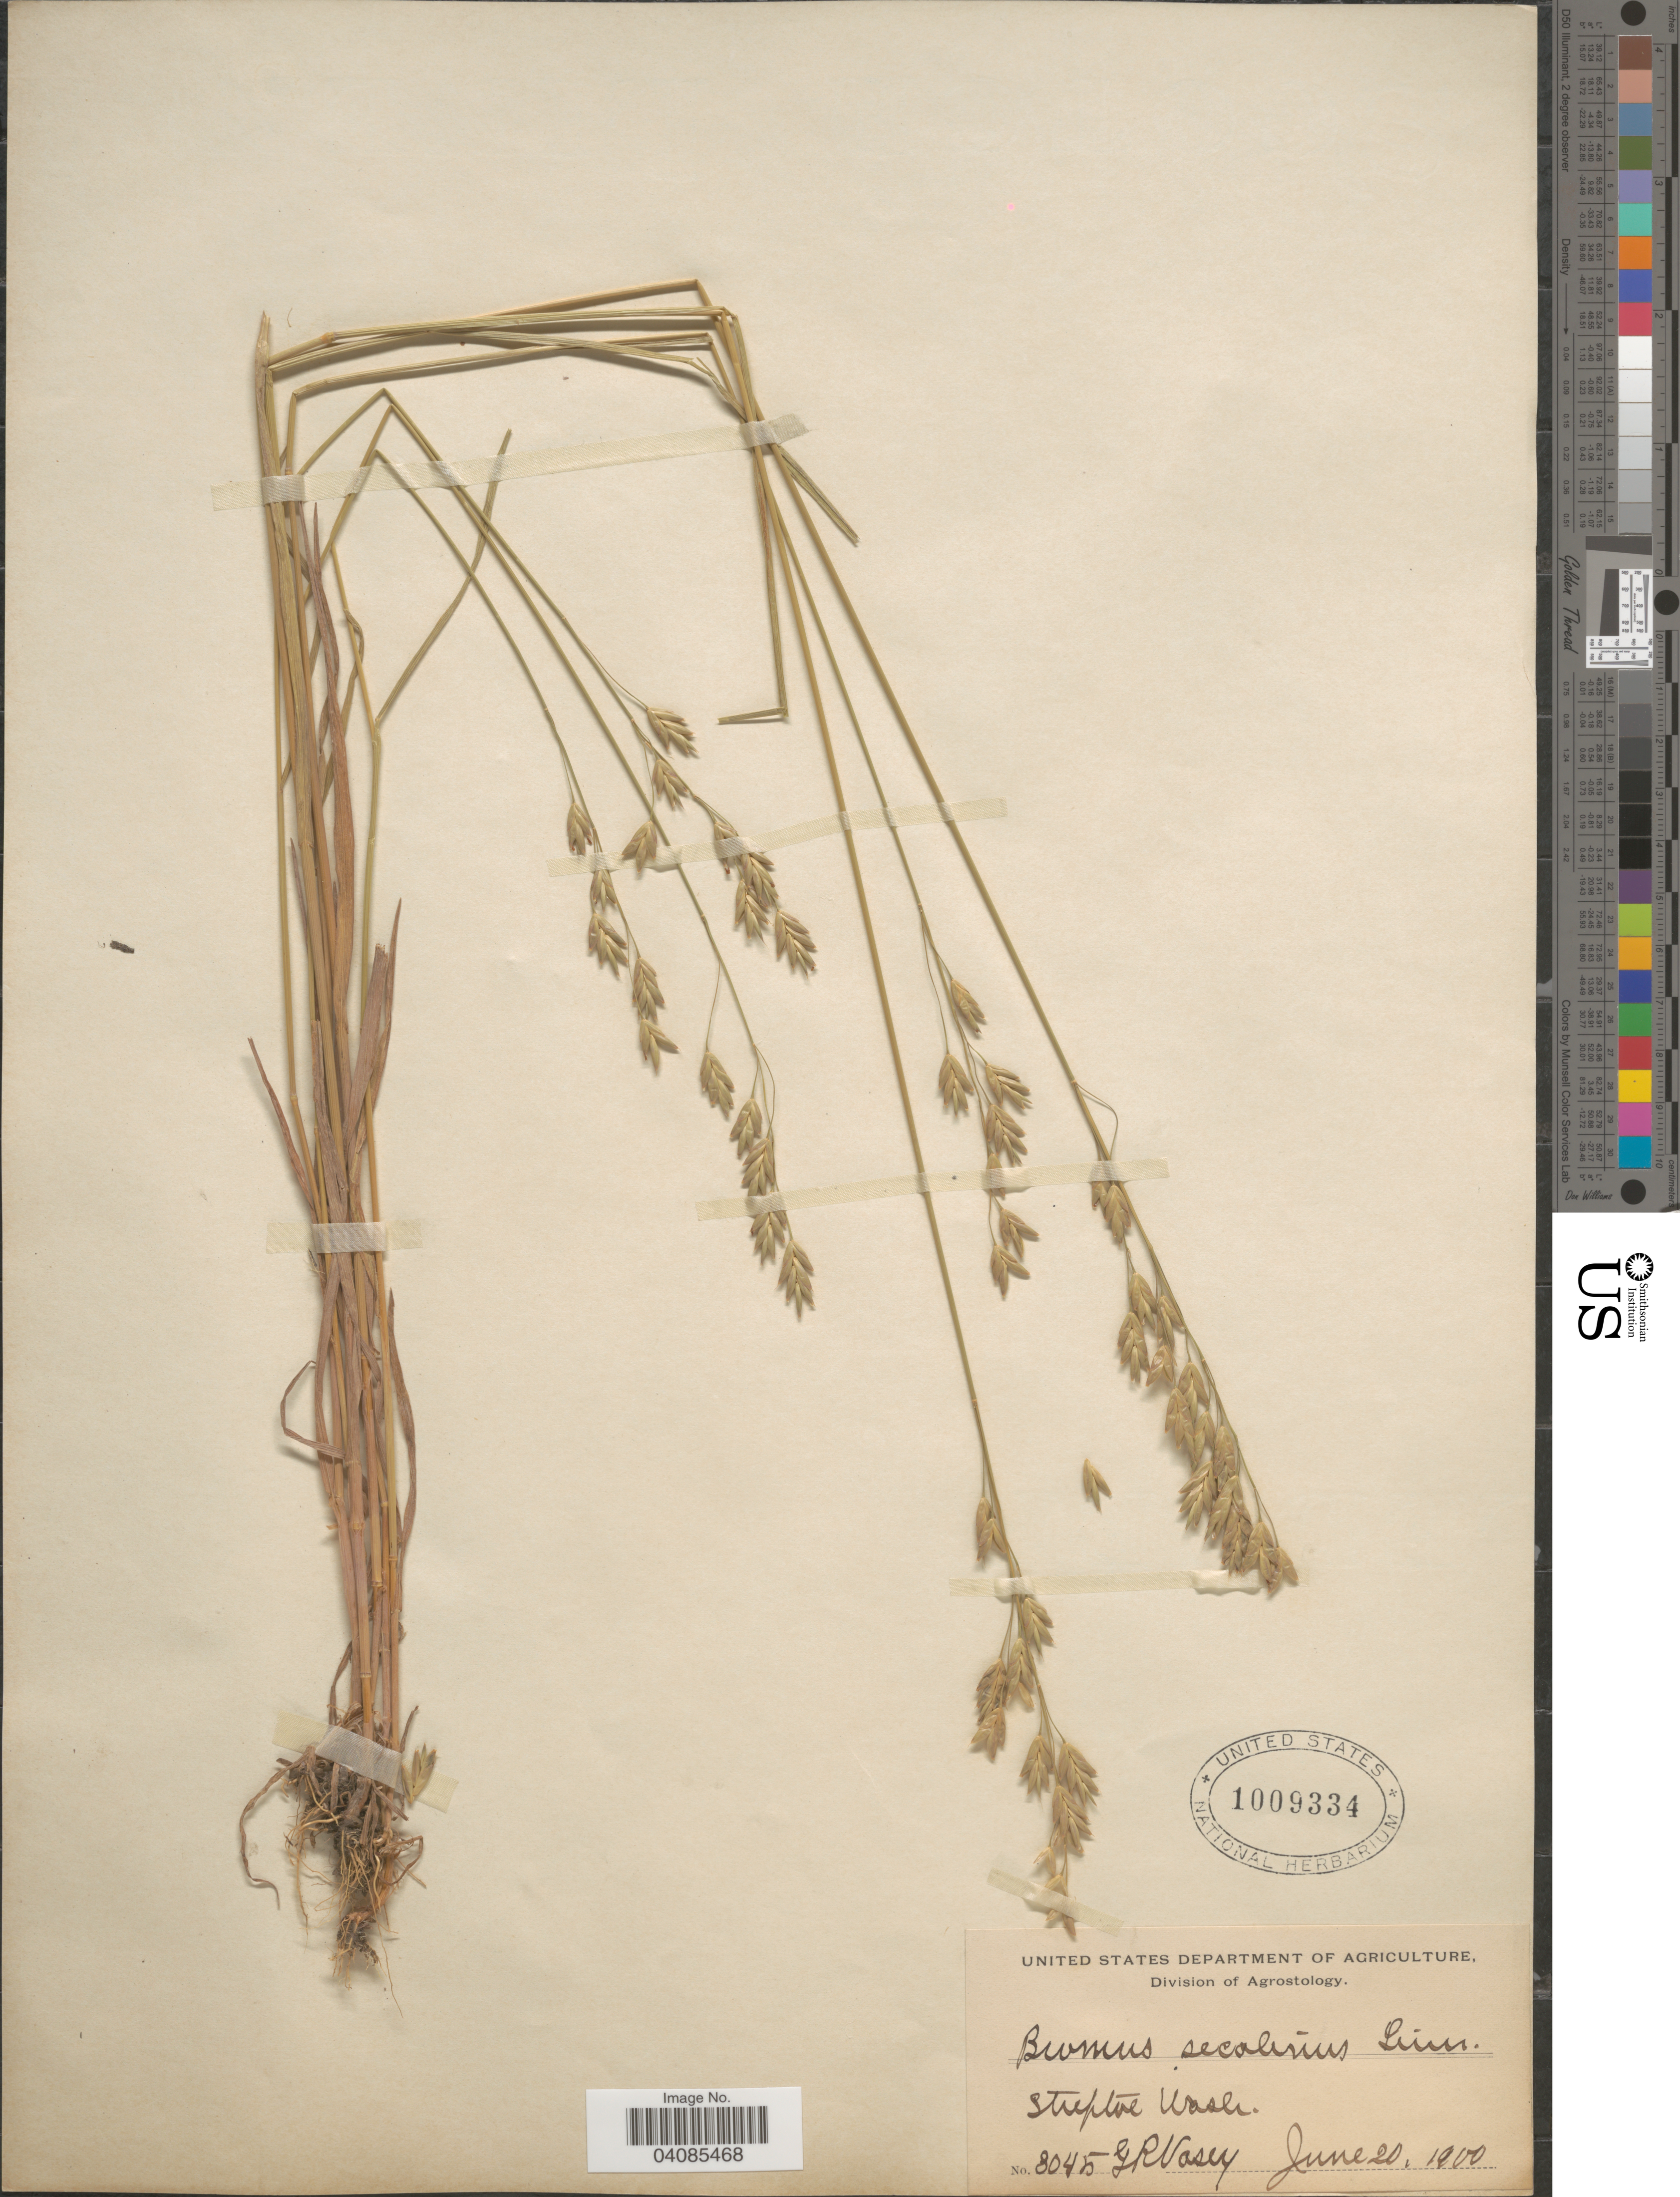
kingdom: Plantae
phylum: Tracheophyta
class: Liliopsida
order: Poales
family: Poaceae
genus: Bromus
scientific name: Bromus secalinus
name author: L.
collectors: G. R. Vasey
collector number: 3045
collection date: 1900-06-20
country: United States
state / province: Washington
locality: Steptoe.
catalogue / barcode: US 1009334